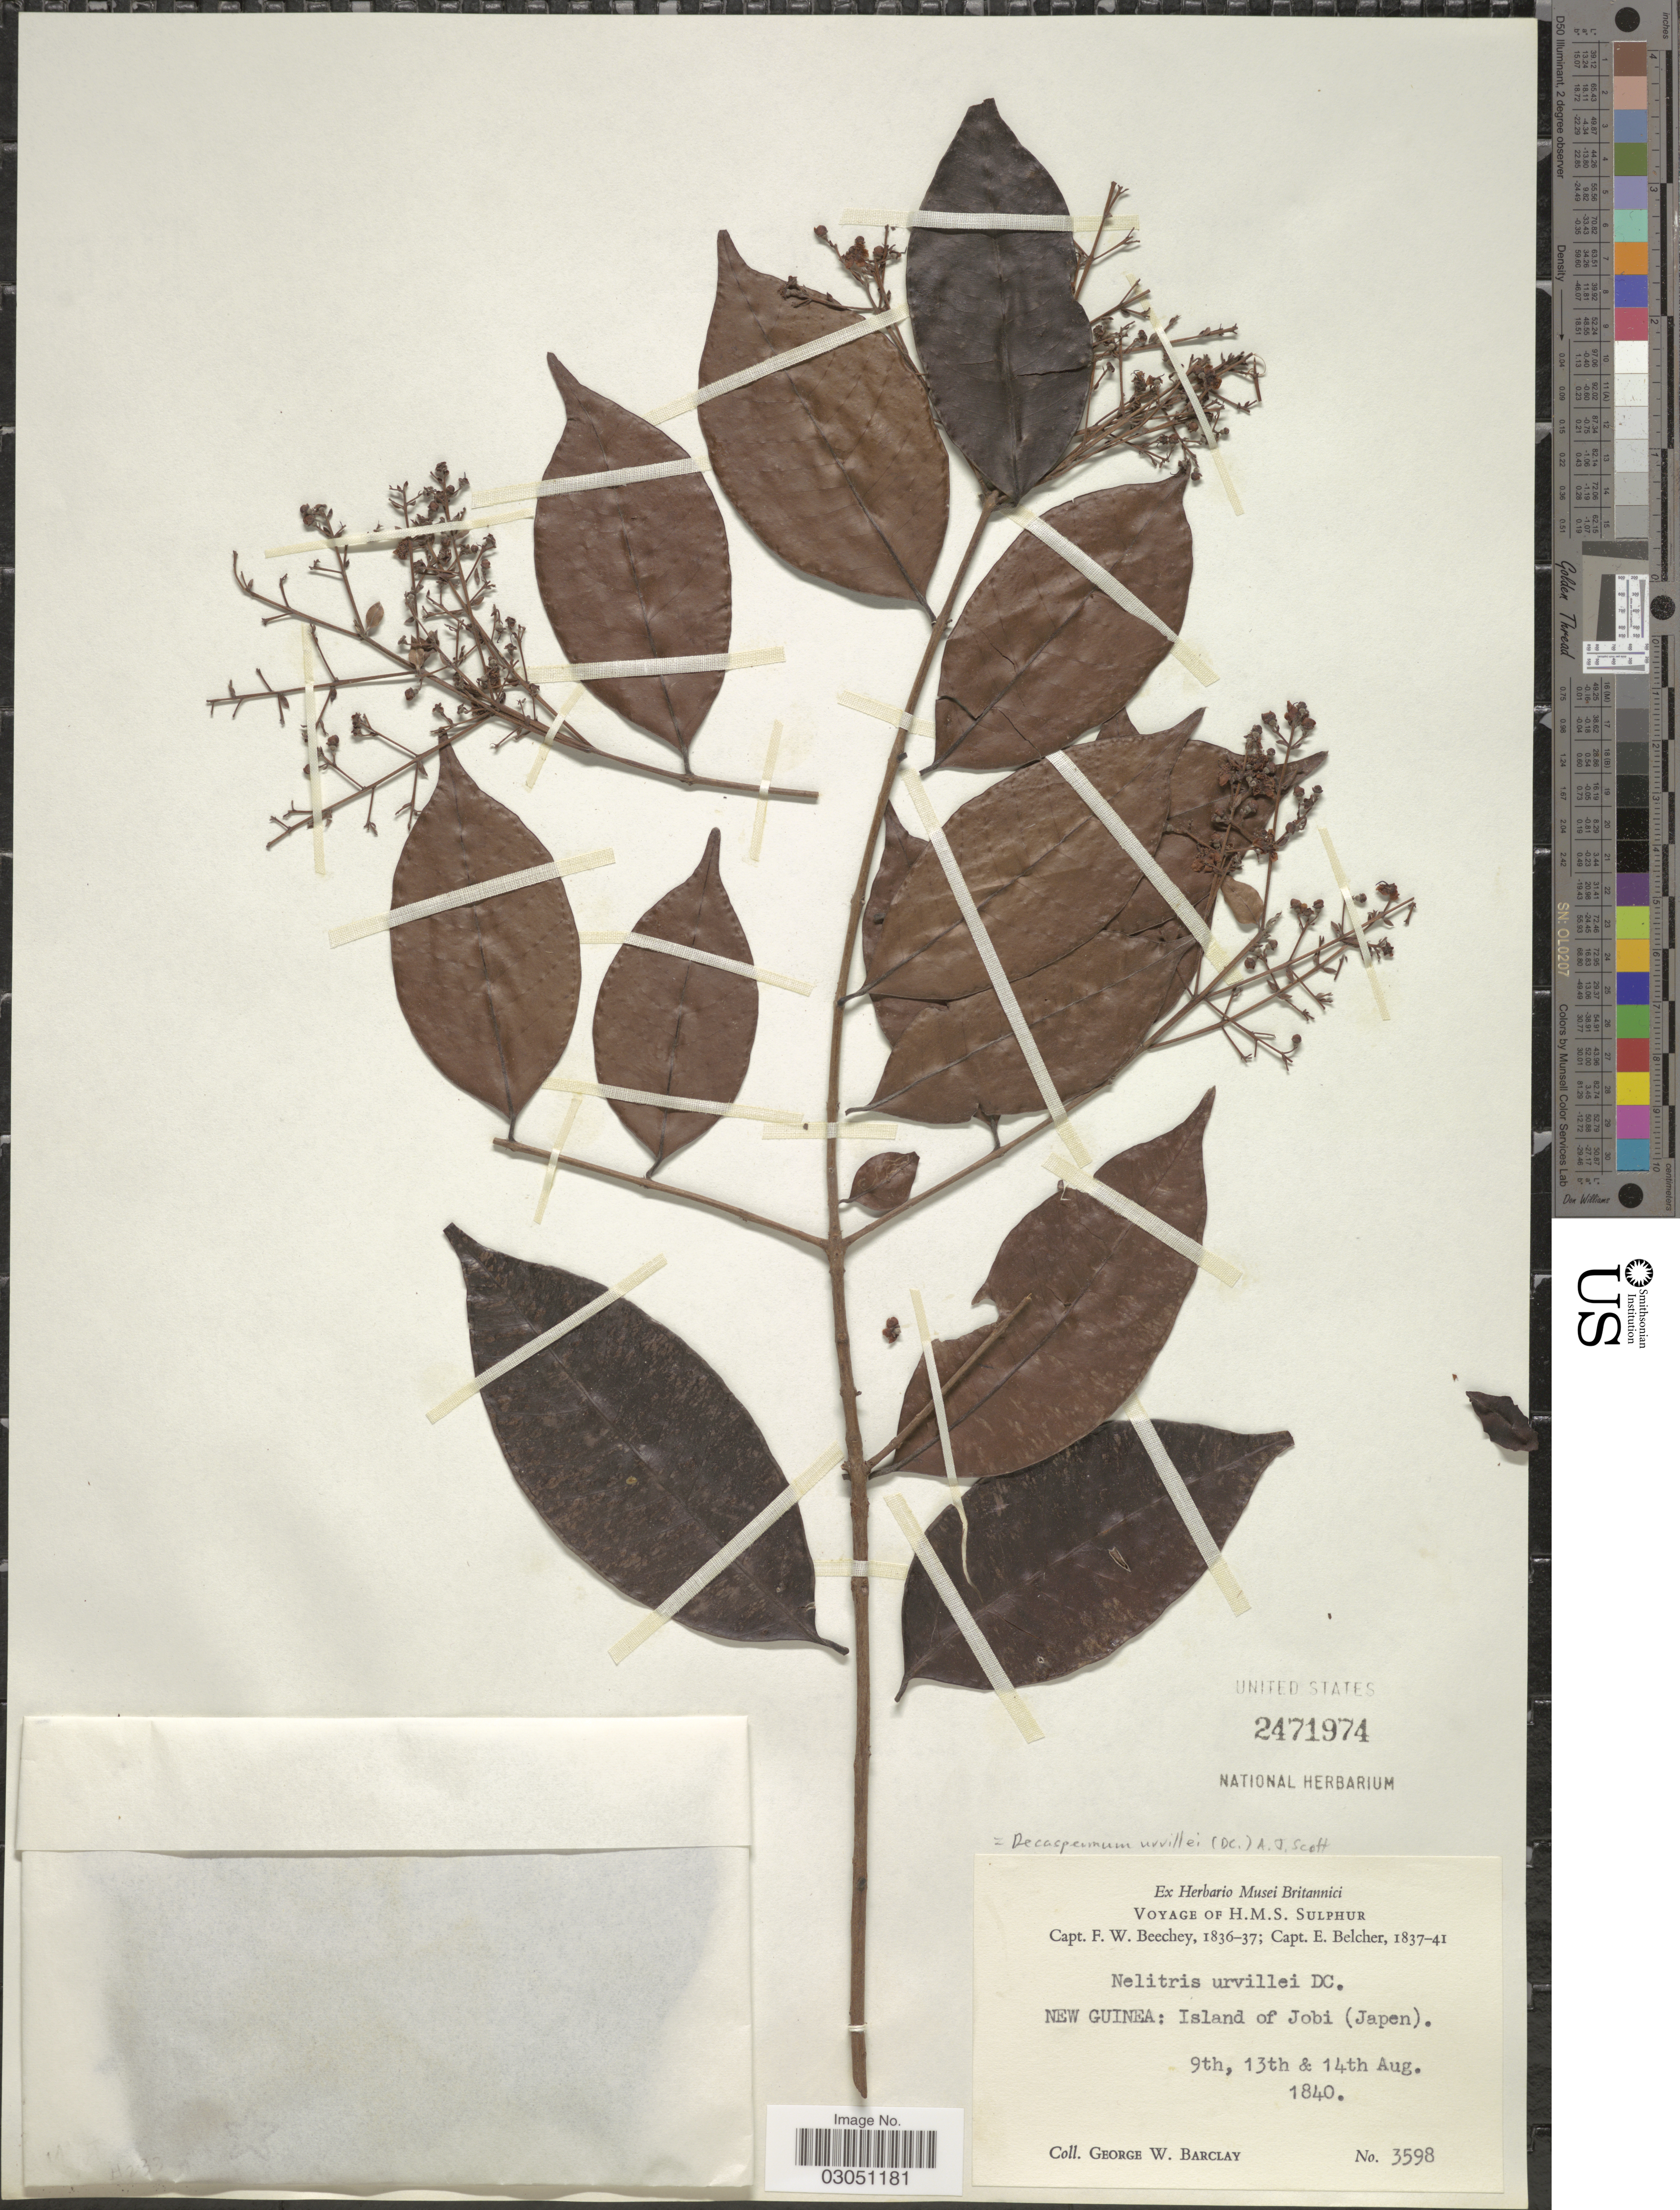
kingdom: Plantae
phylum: Tracheophyta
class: Magnoliopsida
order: Myrtales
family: Myrtaceae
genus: Decaspermum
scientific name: Decaspermum urvillei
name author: (DC.) A.J. Scott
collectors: G. W. Barclay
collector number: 3598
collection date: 1840-08-09/1840-08-14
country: Indonesia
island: New Guinea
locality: New Guinea: Island of Jobi (Japen).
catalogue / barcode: US 2471974